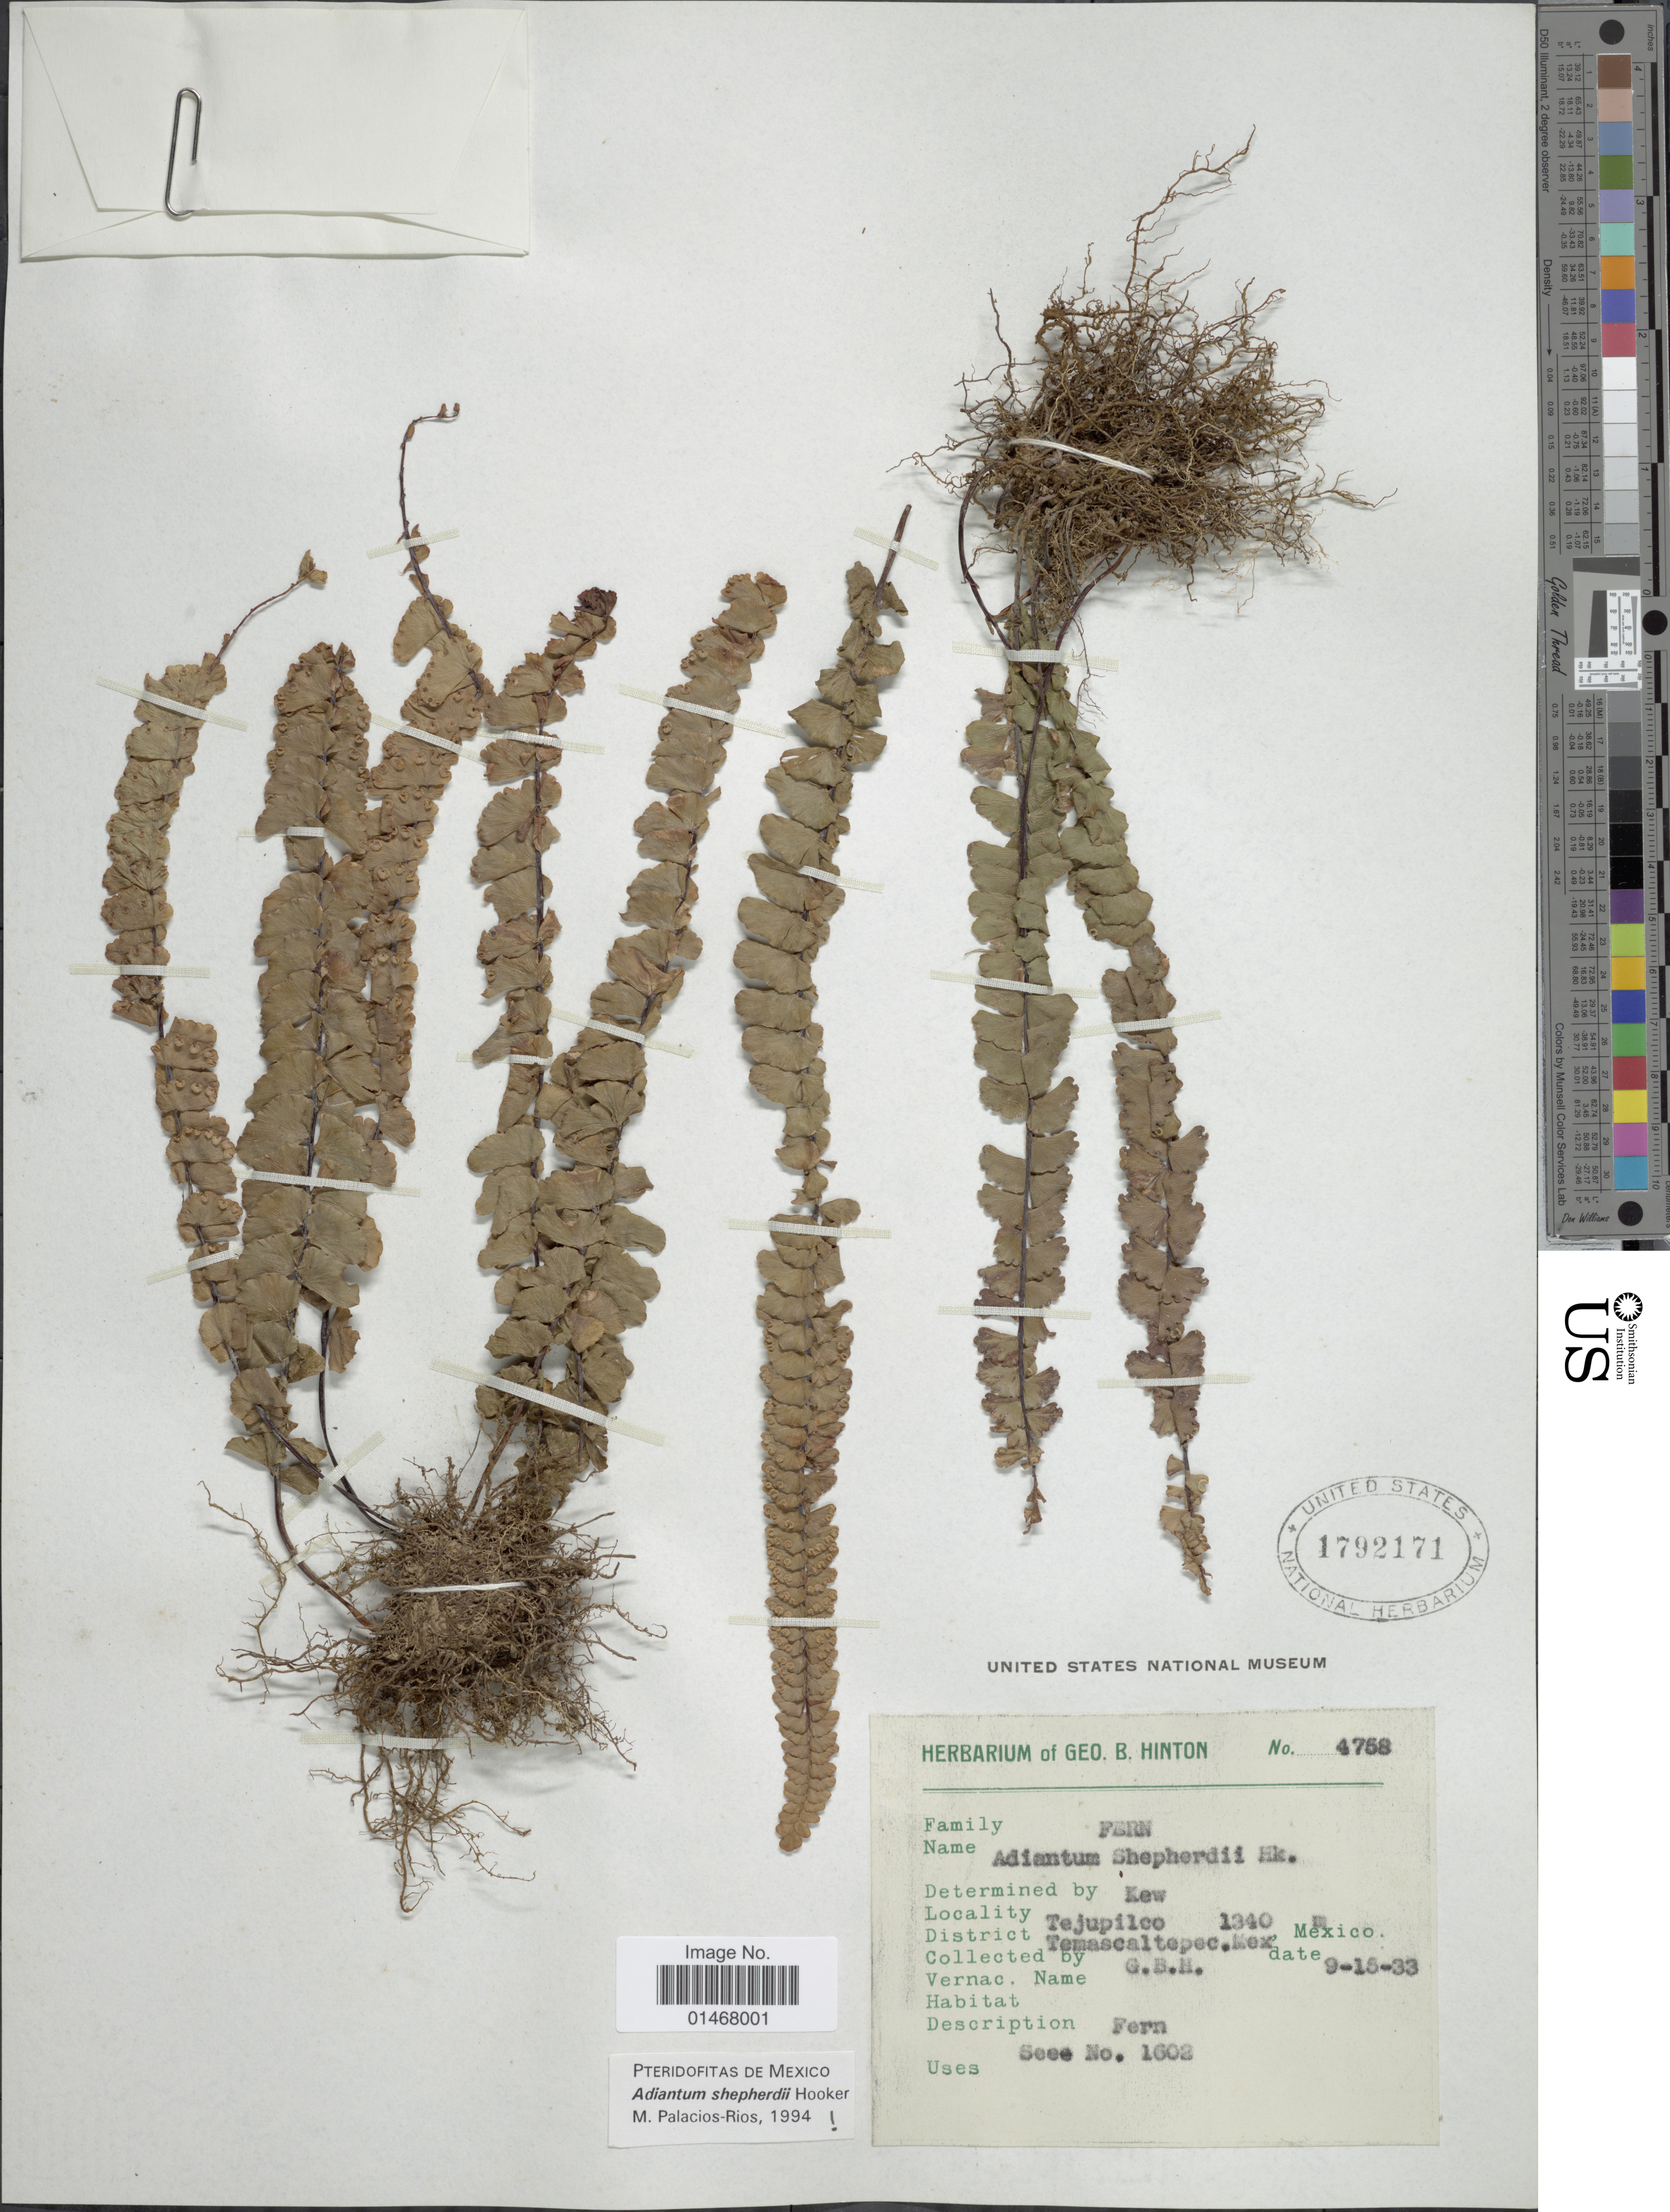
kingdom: Plantae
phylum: Tracheophyta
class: Polypodiopsida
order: Polypodiales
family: Pteridaceae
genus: Adiantum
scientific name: Adiantum shepherdii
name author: Hook.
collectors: G. B. Hinton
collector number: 4758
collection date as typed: Transcribed d/m/y: 15/9/33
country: Mexico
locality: Tejupilco, District Temascaltepec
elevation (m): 1340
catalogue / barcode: US 1792171